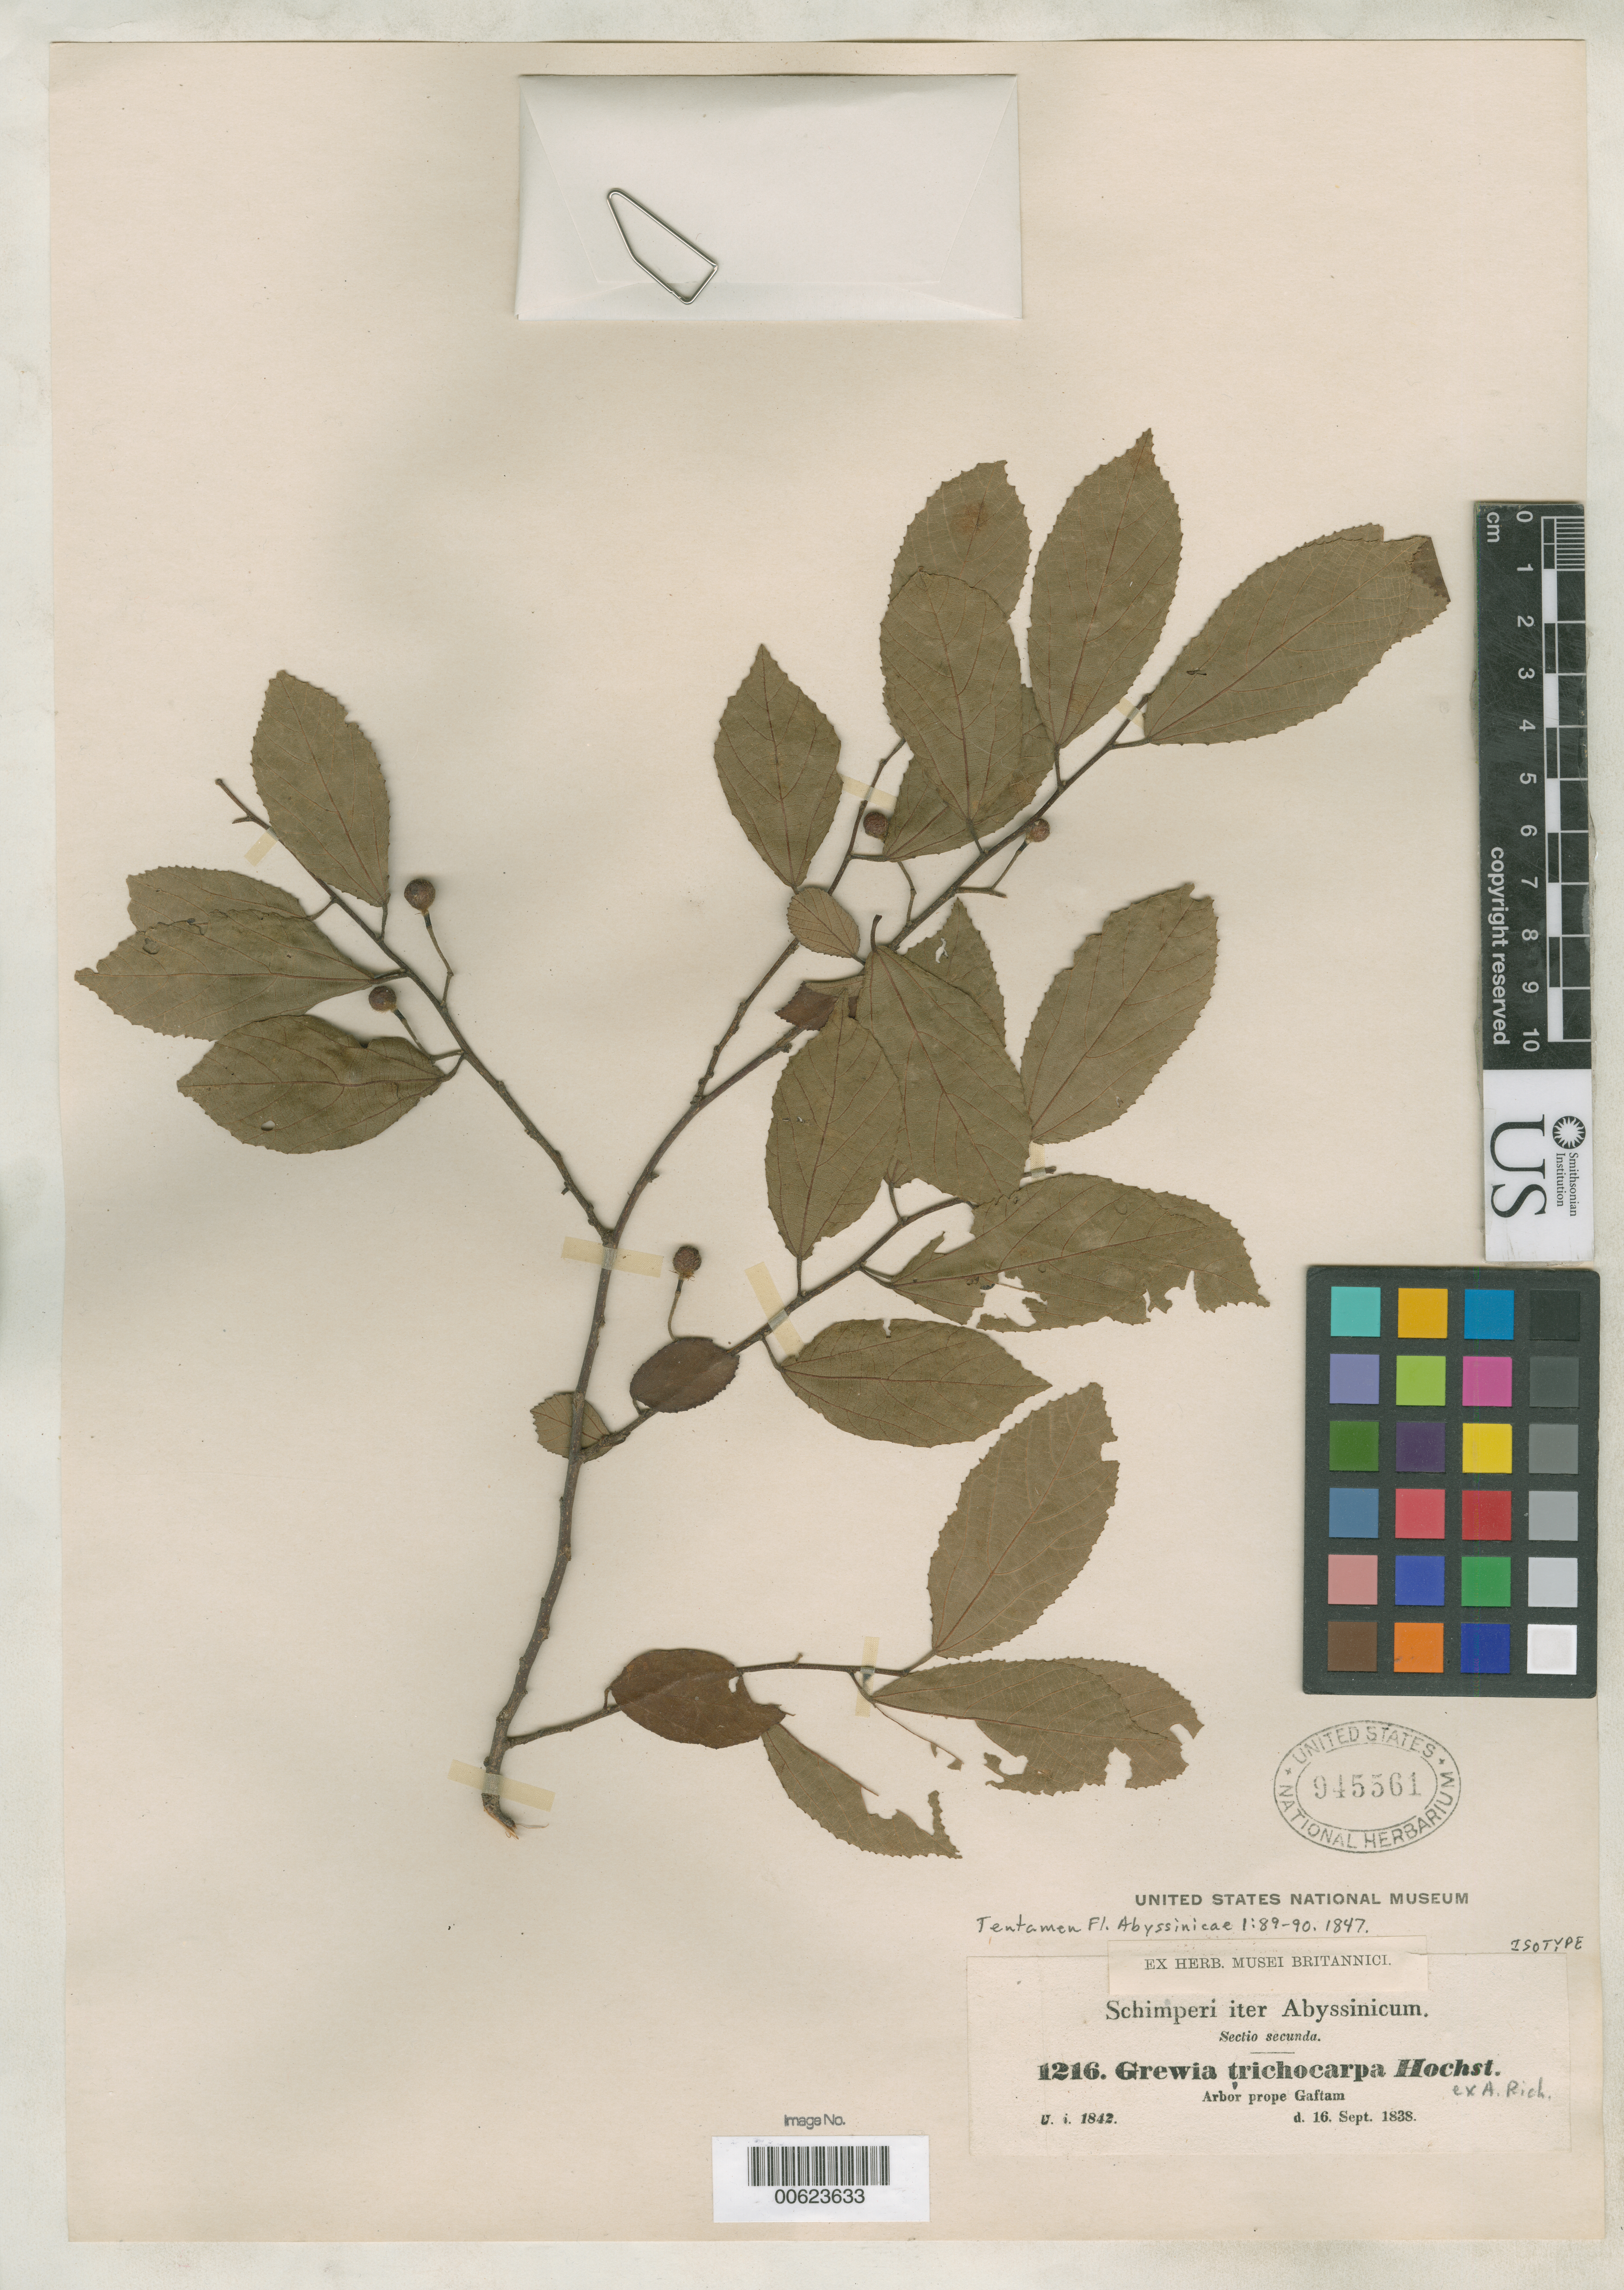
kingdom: Plantae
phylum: Tracheophyta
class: Magnoliopsida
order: Malvales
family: Malvaceae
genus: Grewia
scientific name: Grewia trichocarpa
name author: Hochst. ex A. Rich.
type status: Isotype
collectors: G. W. Schimper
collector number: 1216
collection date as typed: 16 Sep 1838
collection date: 1838-09-16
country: Ethiopia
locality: Arbor prope Gaftam.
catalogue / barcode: US 945561